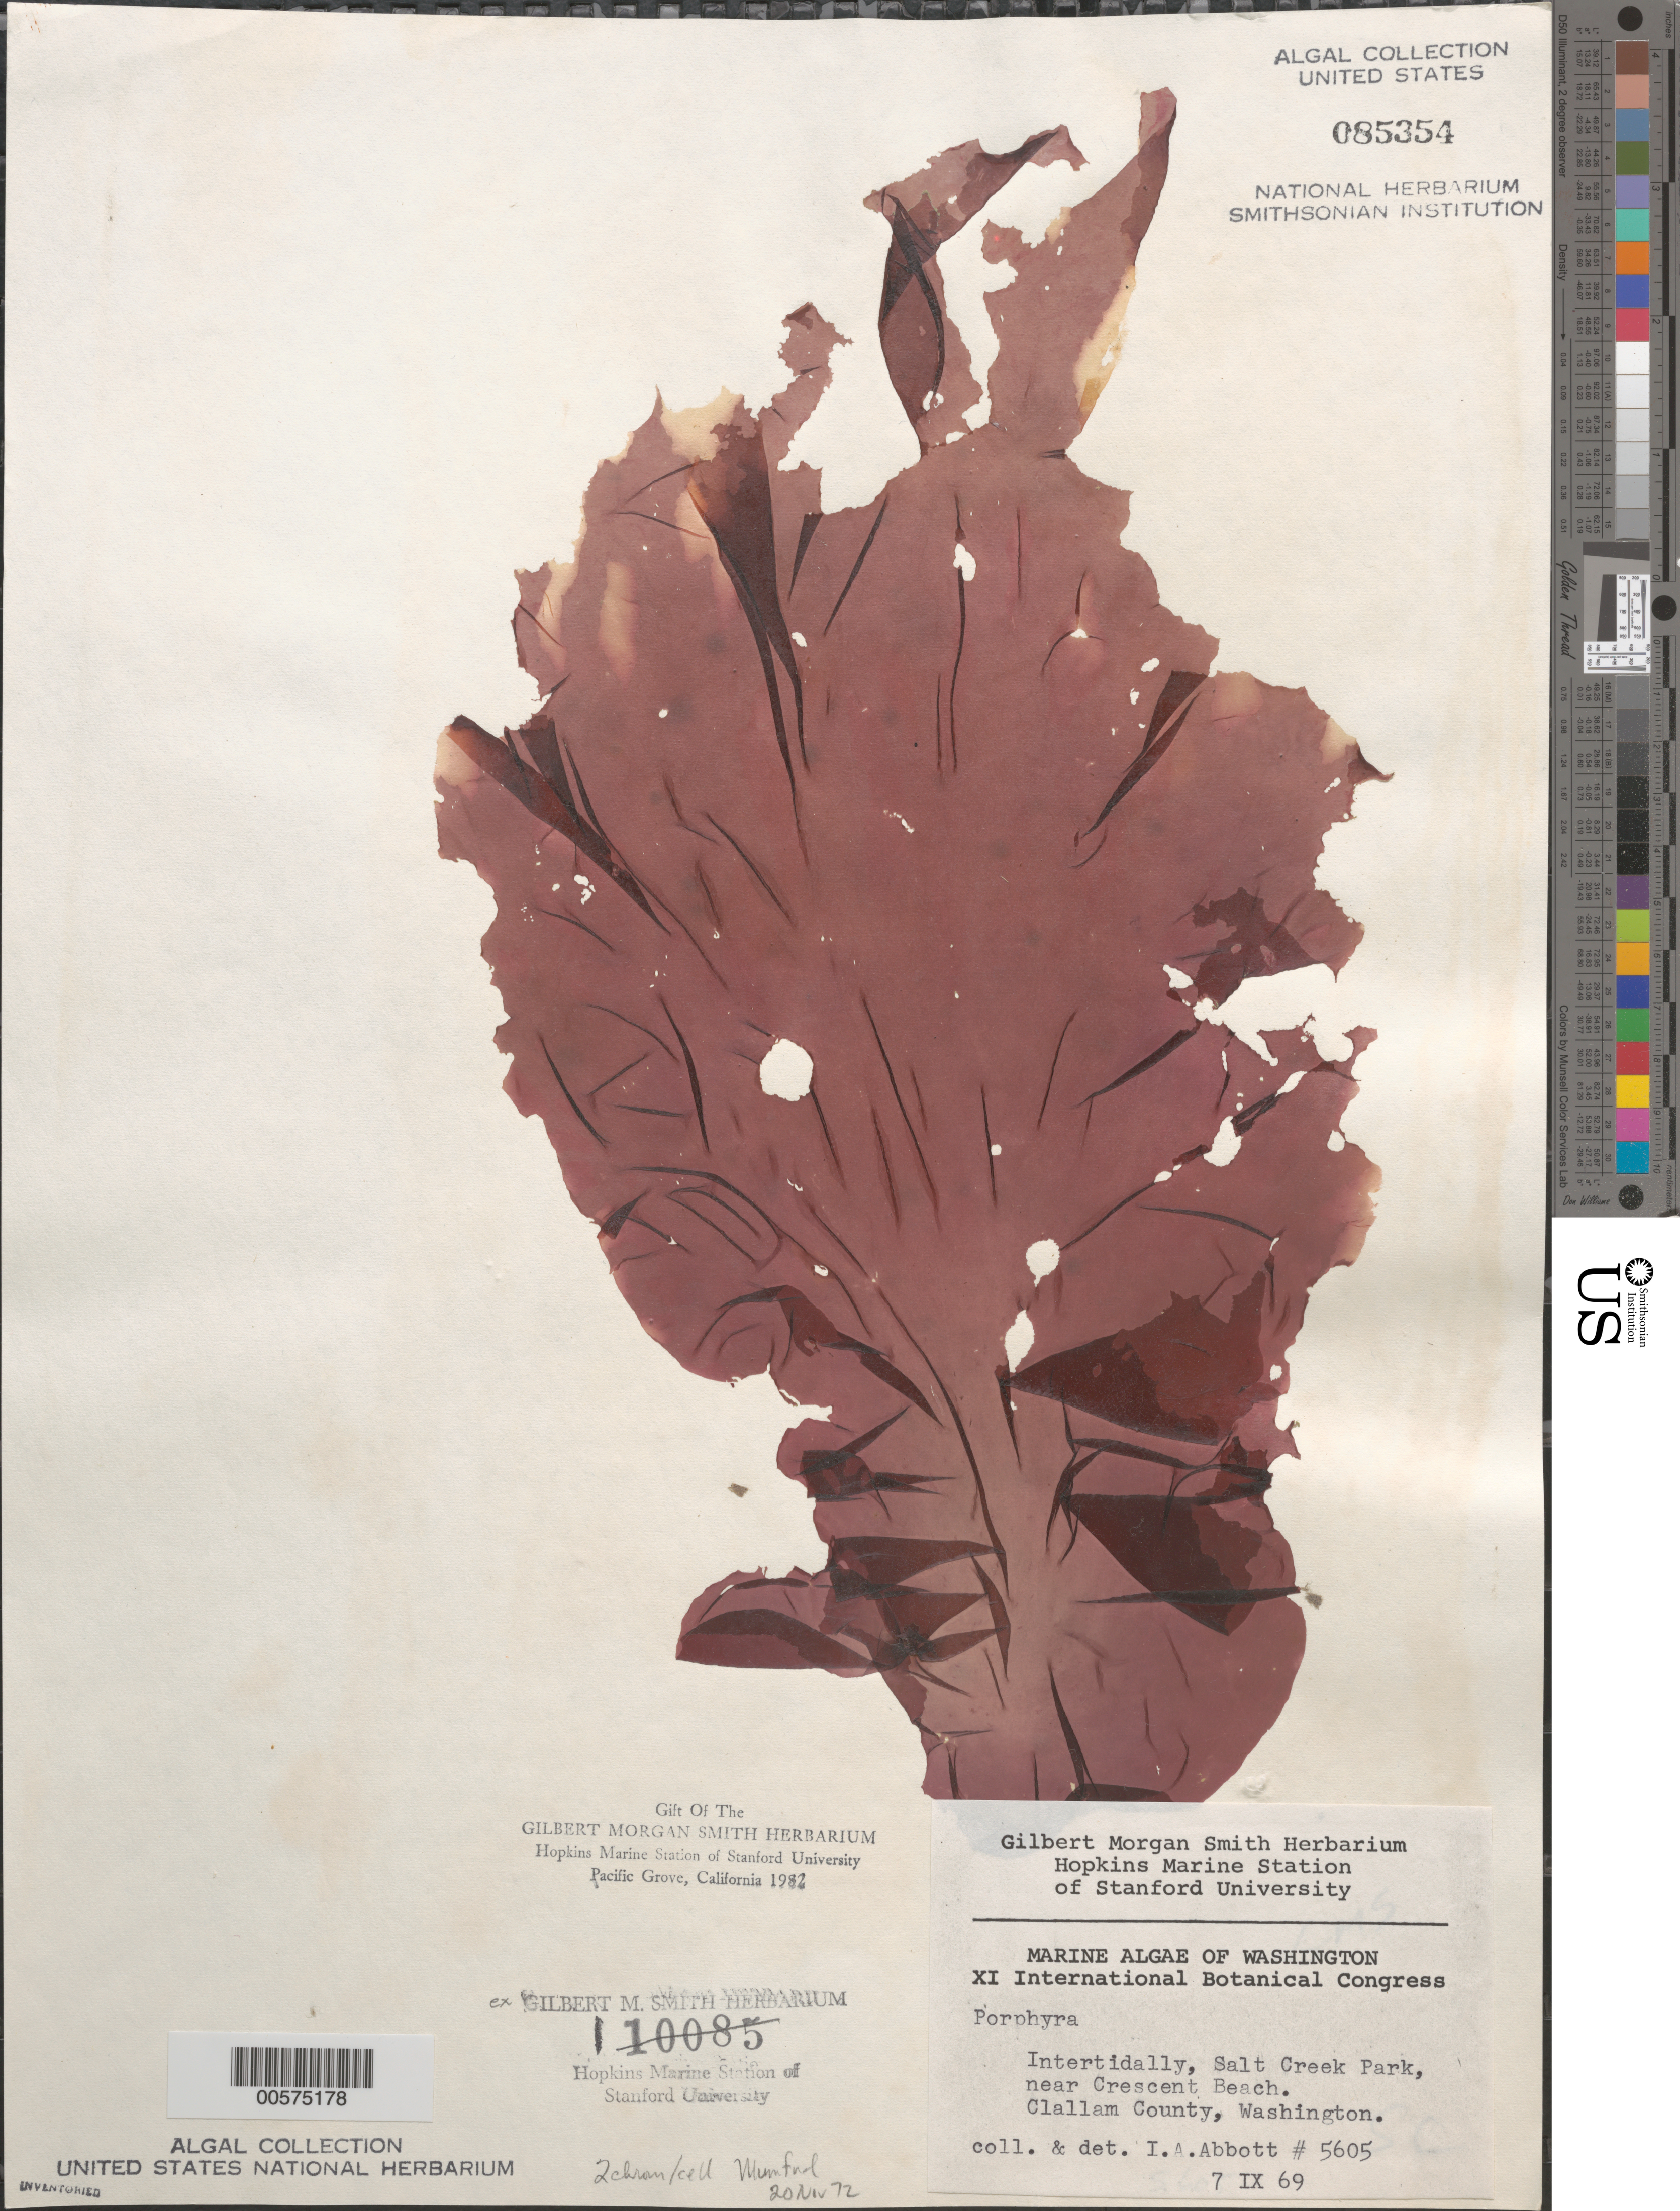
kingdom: Plantae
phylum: Rhodophyta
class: Bangiophyceae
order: Bangiales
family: Bangiaceae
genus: Porphyra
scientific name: Porphyra sp.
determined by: Abbott, Isabella A.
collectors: I. A. Abbott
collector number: IAA 5605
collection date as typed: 07 Sep 1969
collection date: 1969-09-07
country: United States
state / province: Washington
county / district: Clallam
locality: Salt Creek Park, near Crescent Beach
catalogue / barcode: US 85354